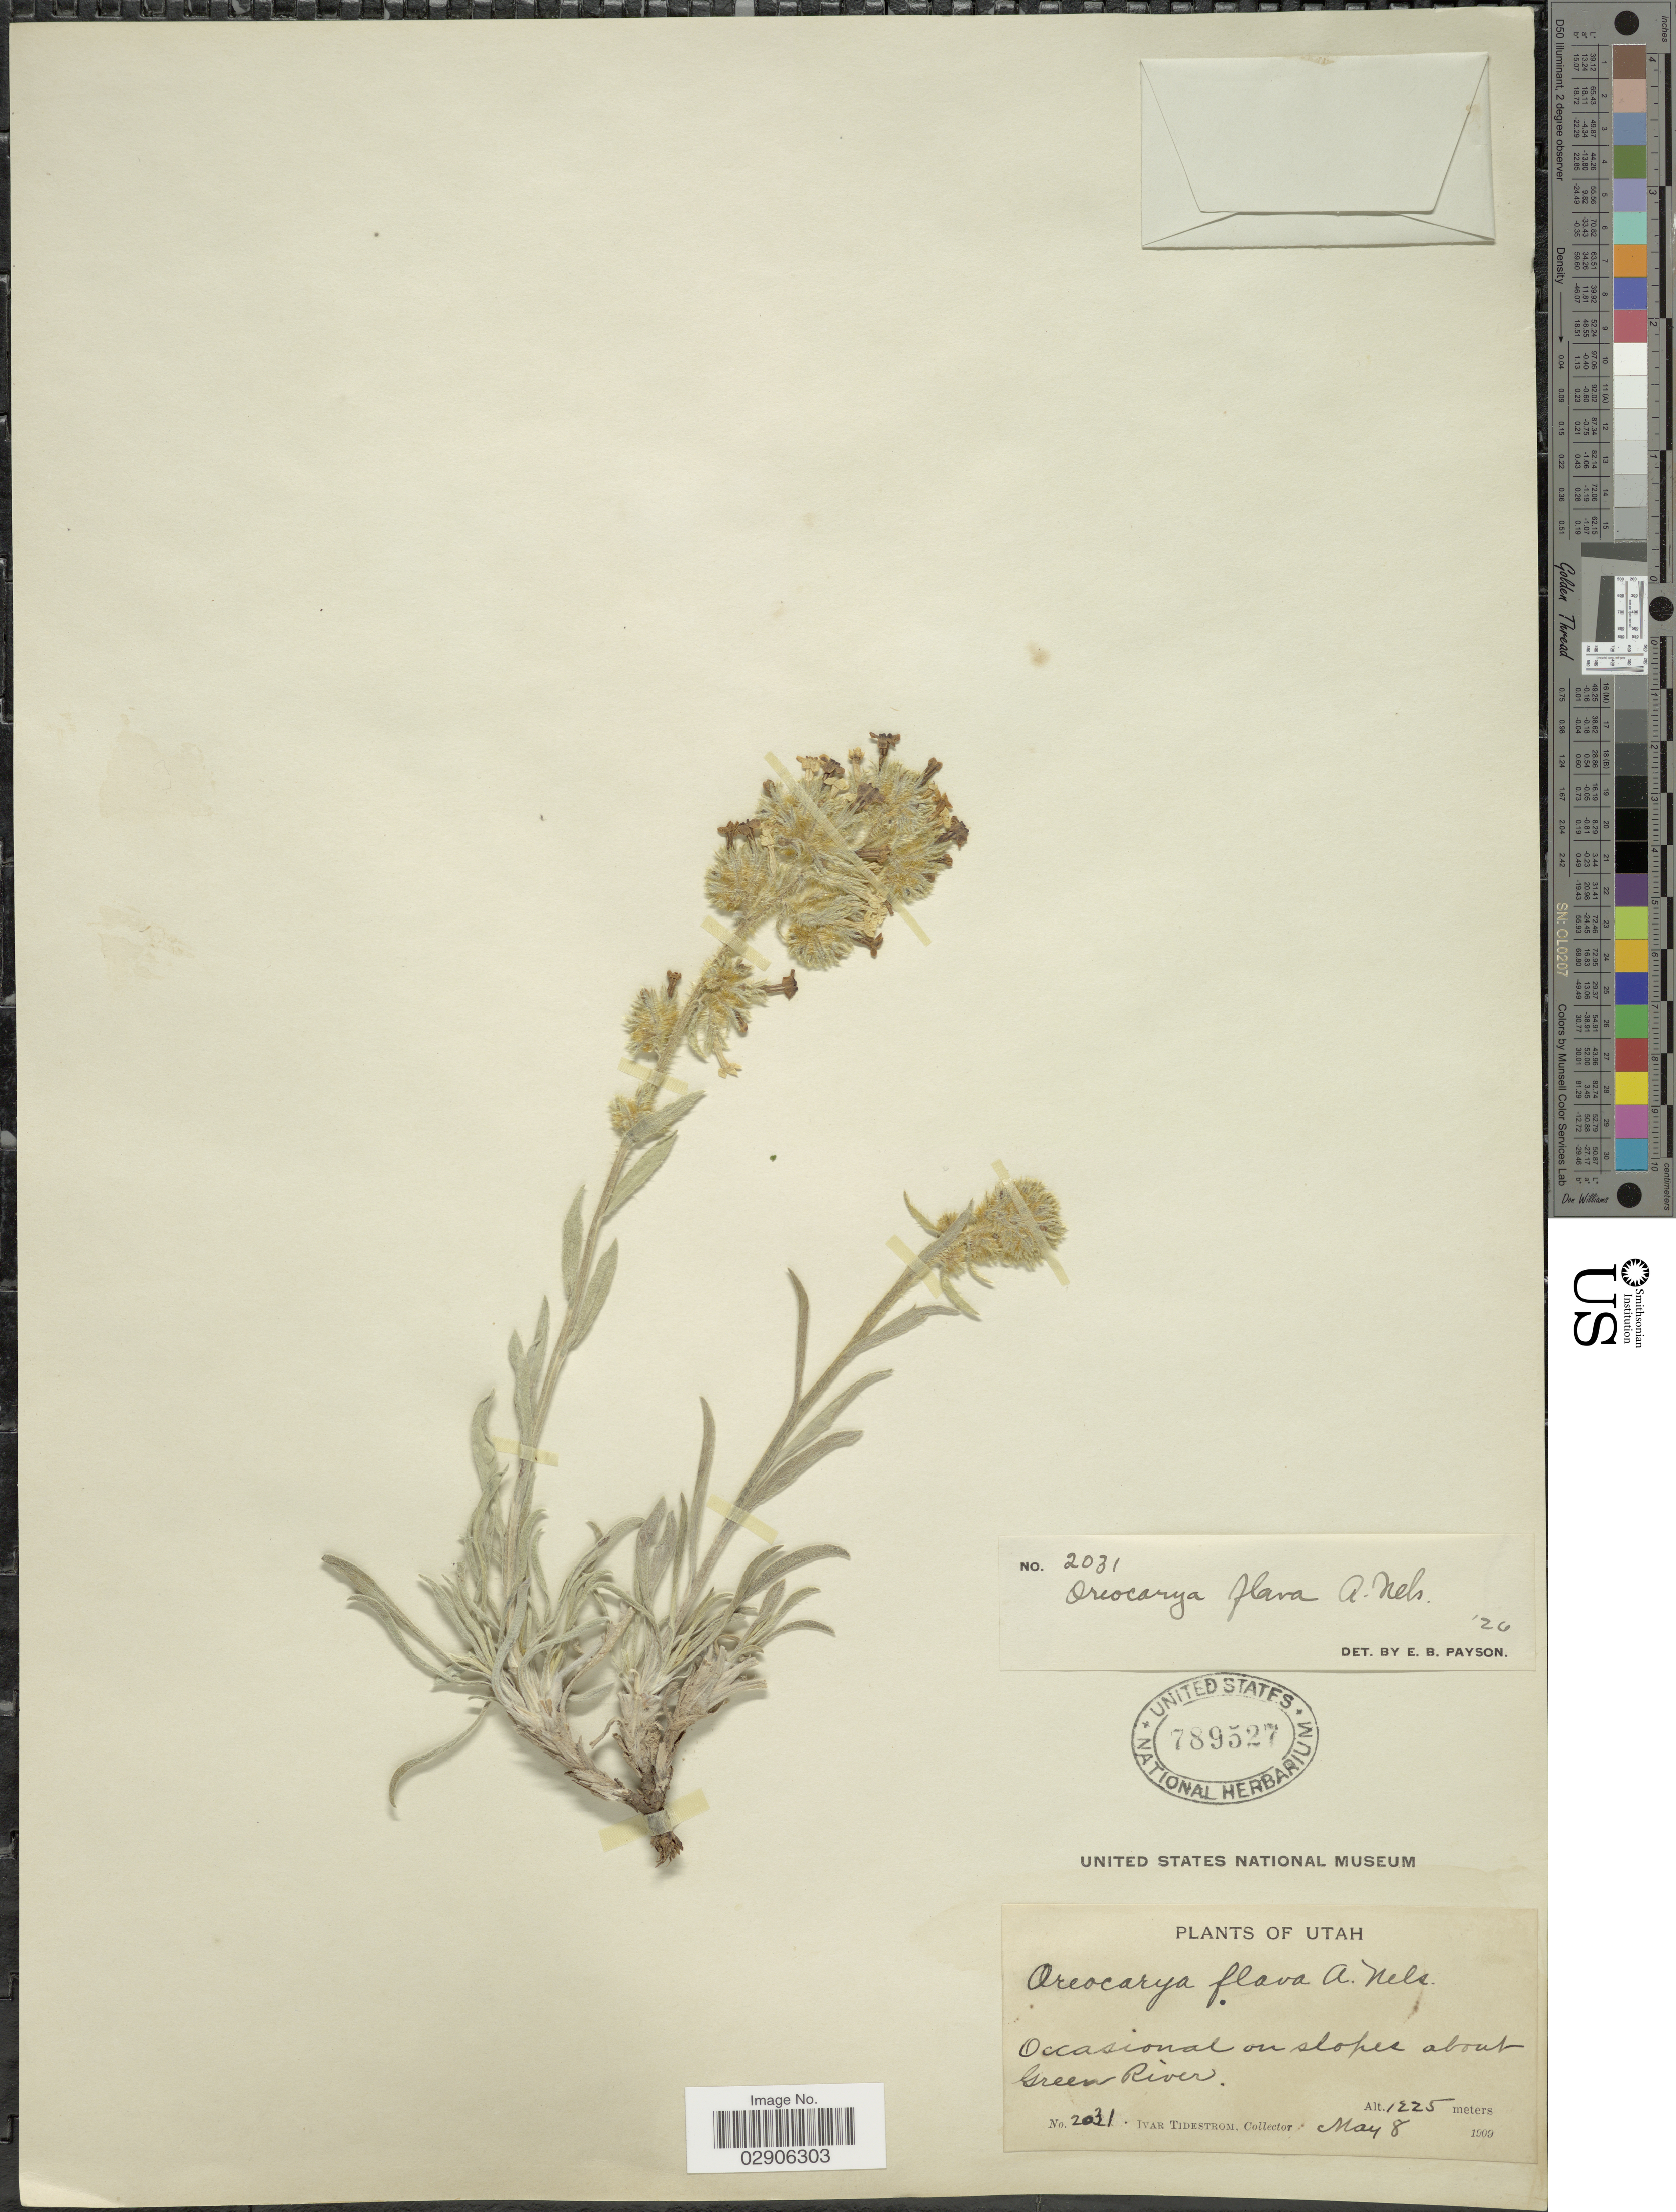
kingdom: Plantae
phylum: Tracheophyta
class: Magnoliopsida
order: Boraginales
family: Boraginaceae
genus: Cryptantha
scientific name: Cryptantha flava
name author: (A. Nelson) Payson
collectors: I. F. Tidestrom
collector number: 2031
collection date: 1909-05-08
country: United States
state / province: Utah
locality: Occasional on slope about Green River.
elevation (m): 1225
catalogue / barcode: US 789527